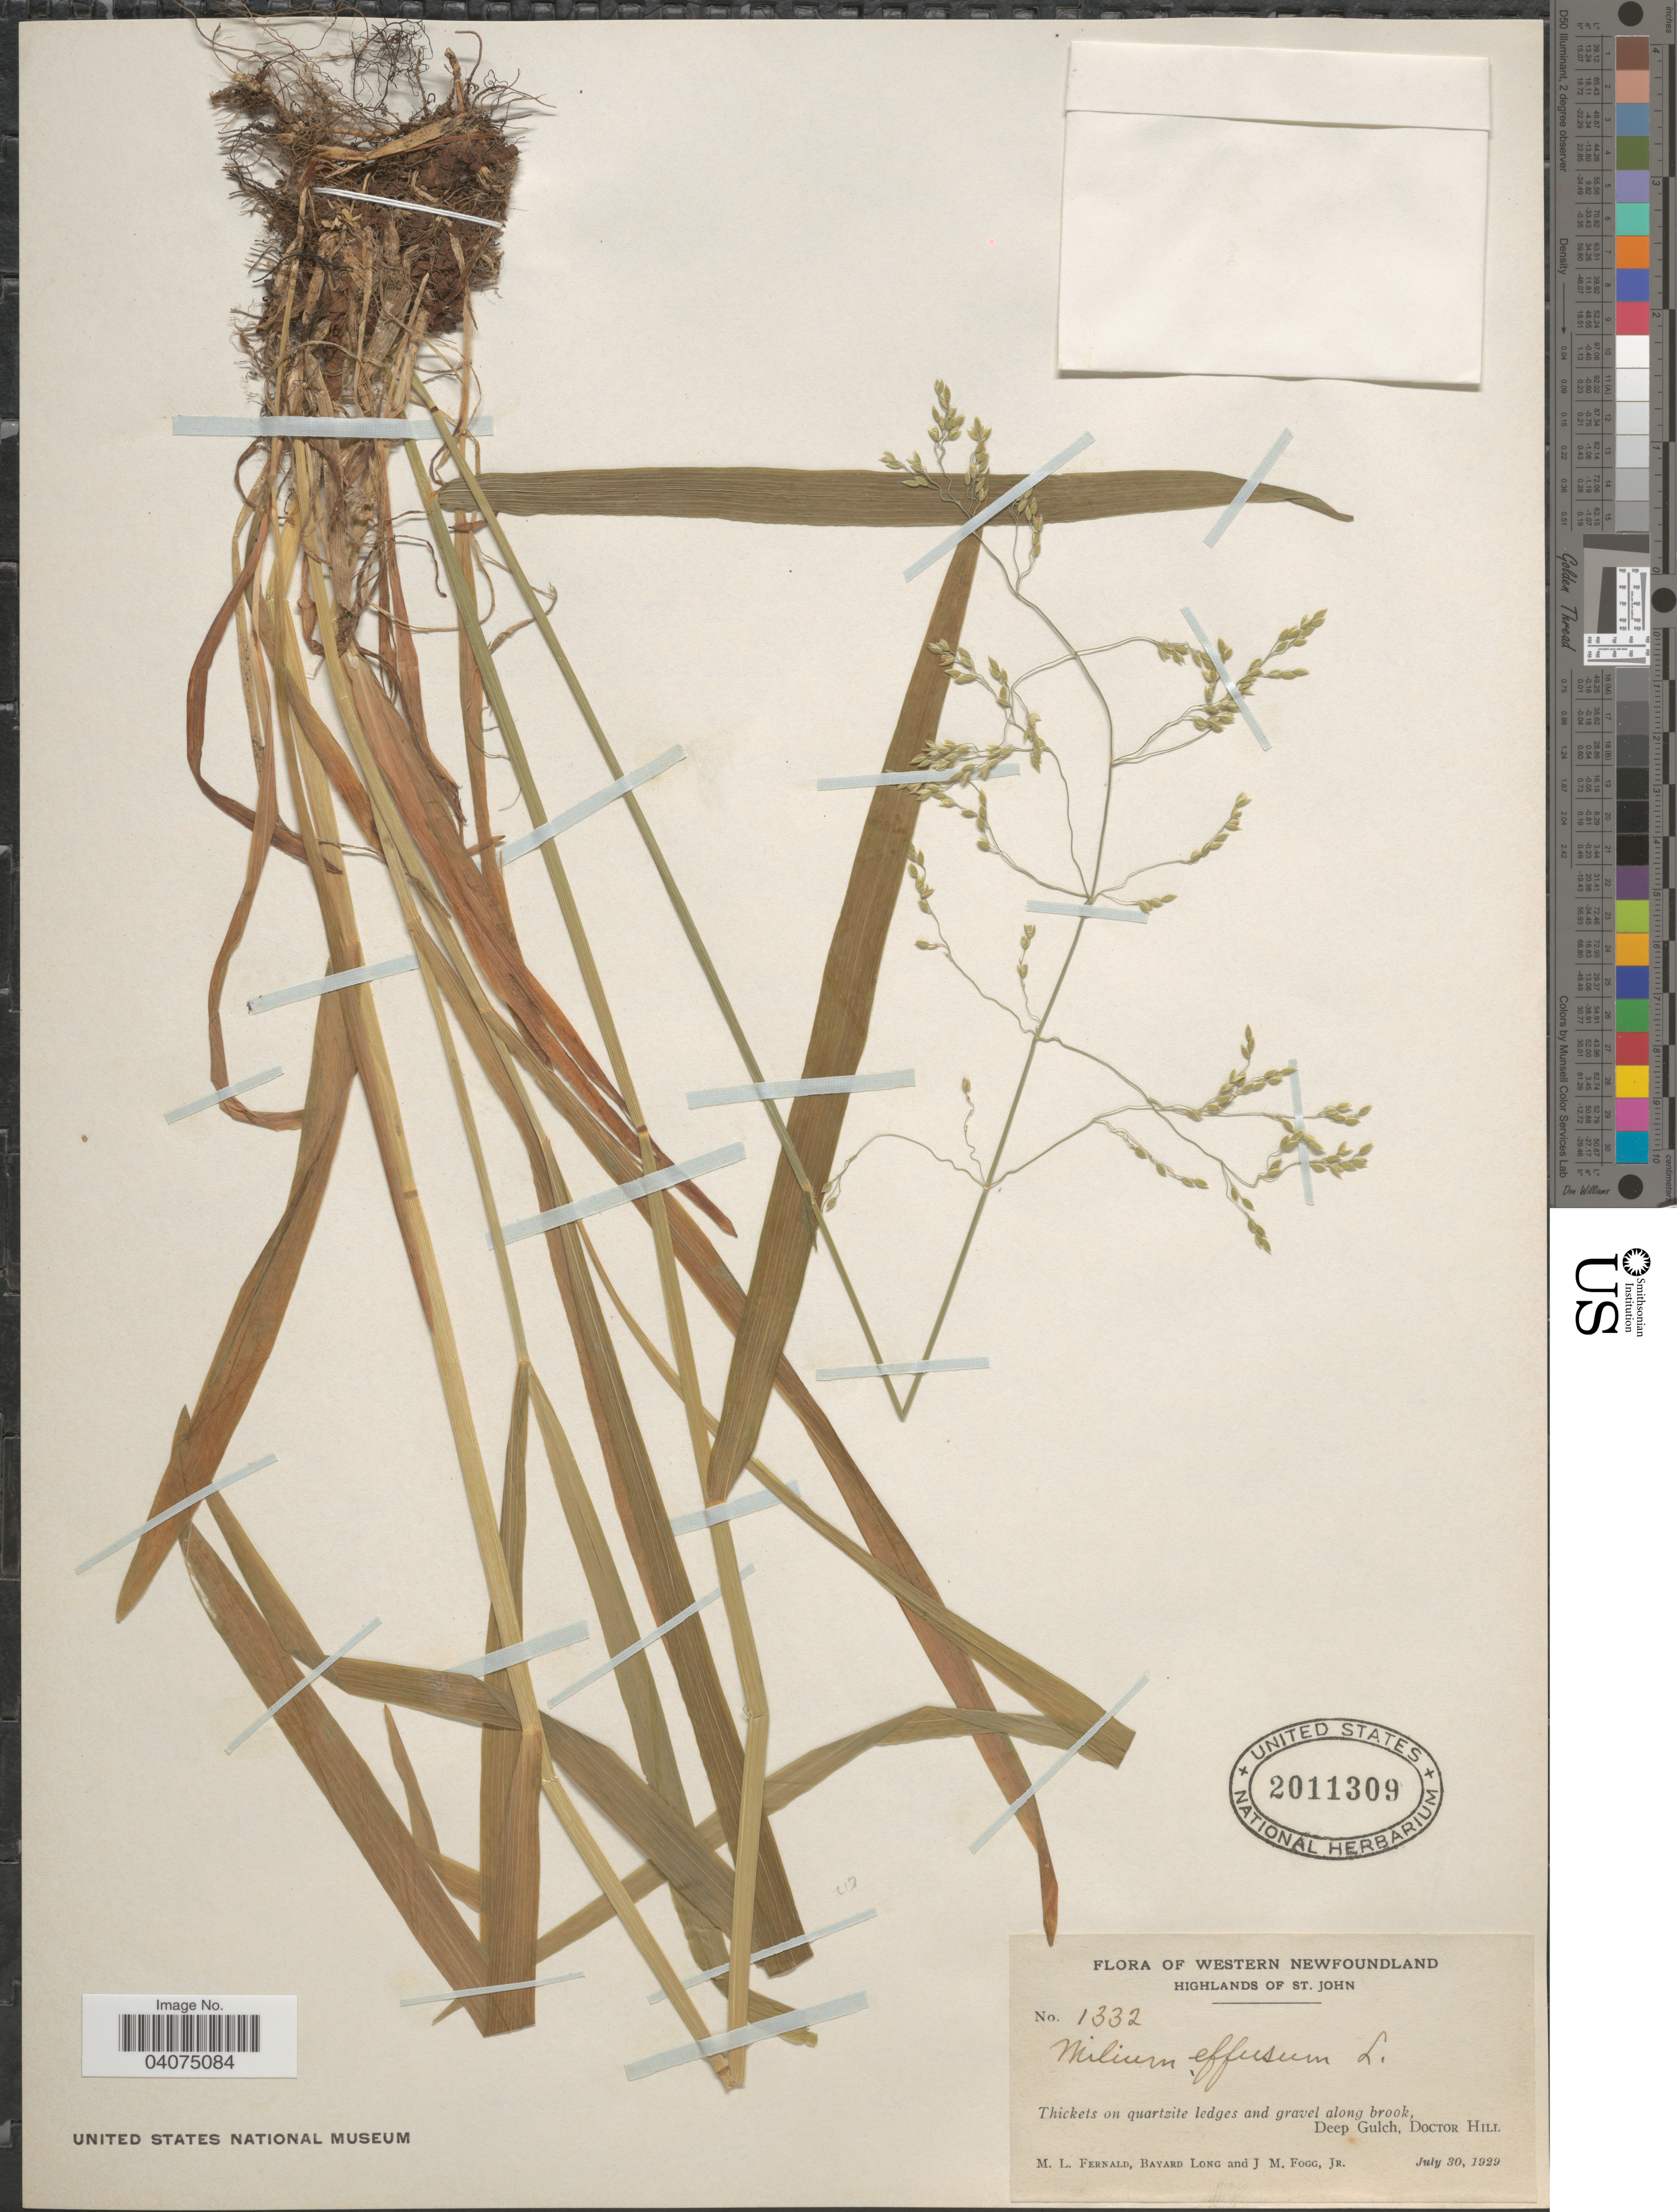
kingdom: Plantae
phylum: Tracheophyta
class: Liliopsida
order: Poales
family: Poaceae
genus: Milium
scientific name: Milium effusum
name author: L.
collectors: M. L. Fernald, B. Long & J. Fogg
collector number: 1332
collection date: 1929-07-30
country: Canada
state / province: Newfoundland and Labrador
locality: Western Newfoundland. Highlands of St. John. Thickets on quartzite ledges and gravel along brook, Deep Gulch, Doctor Hill.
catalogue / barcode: US 2011309